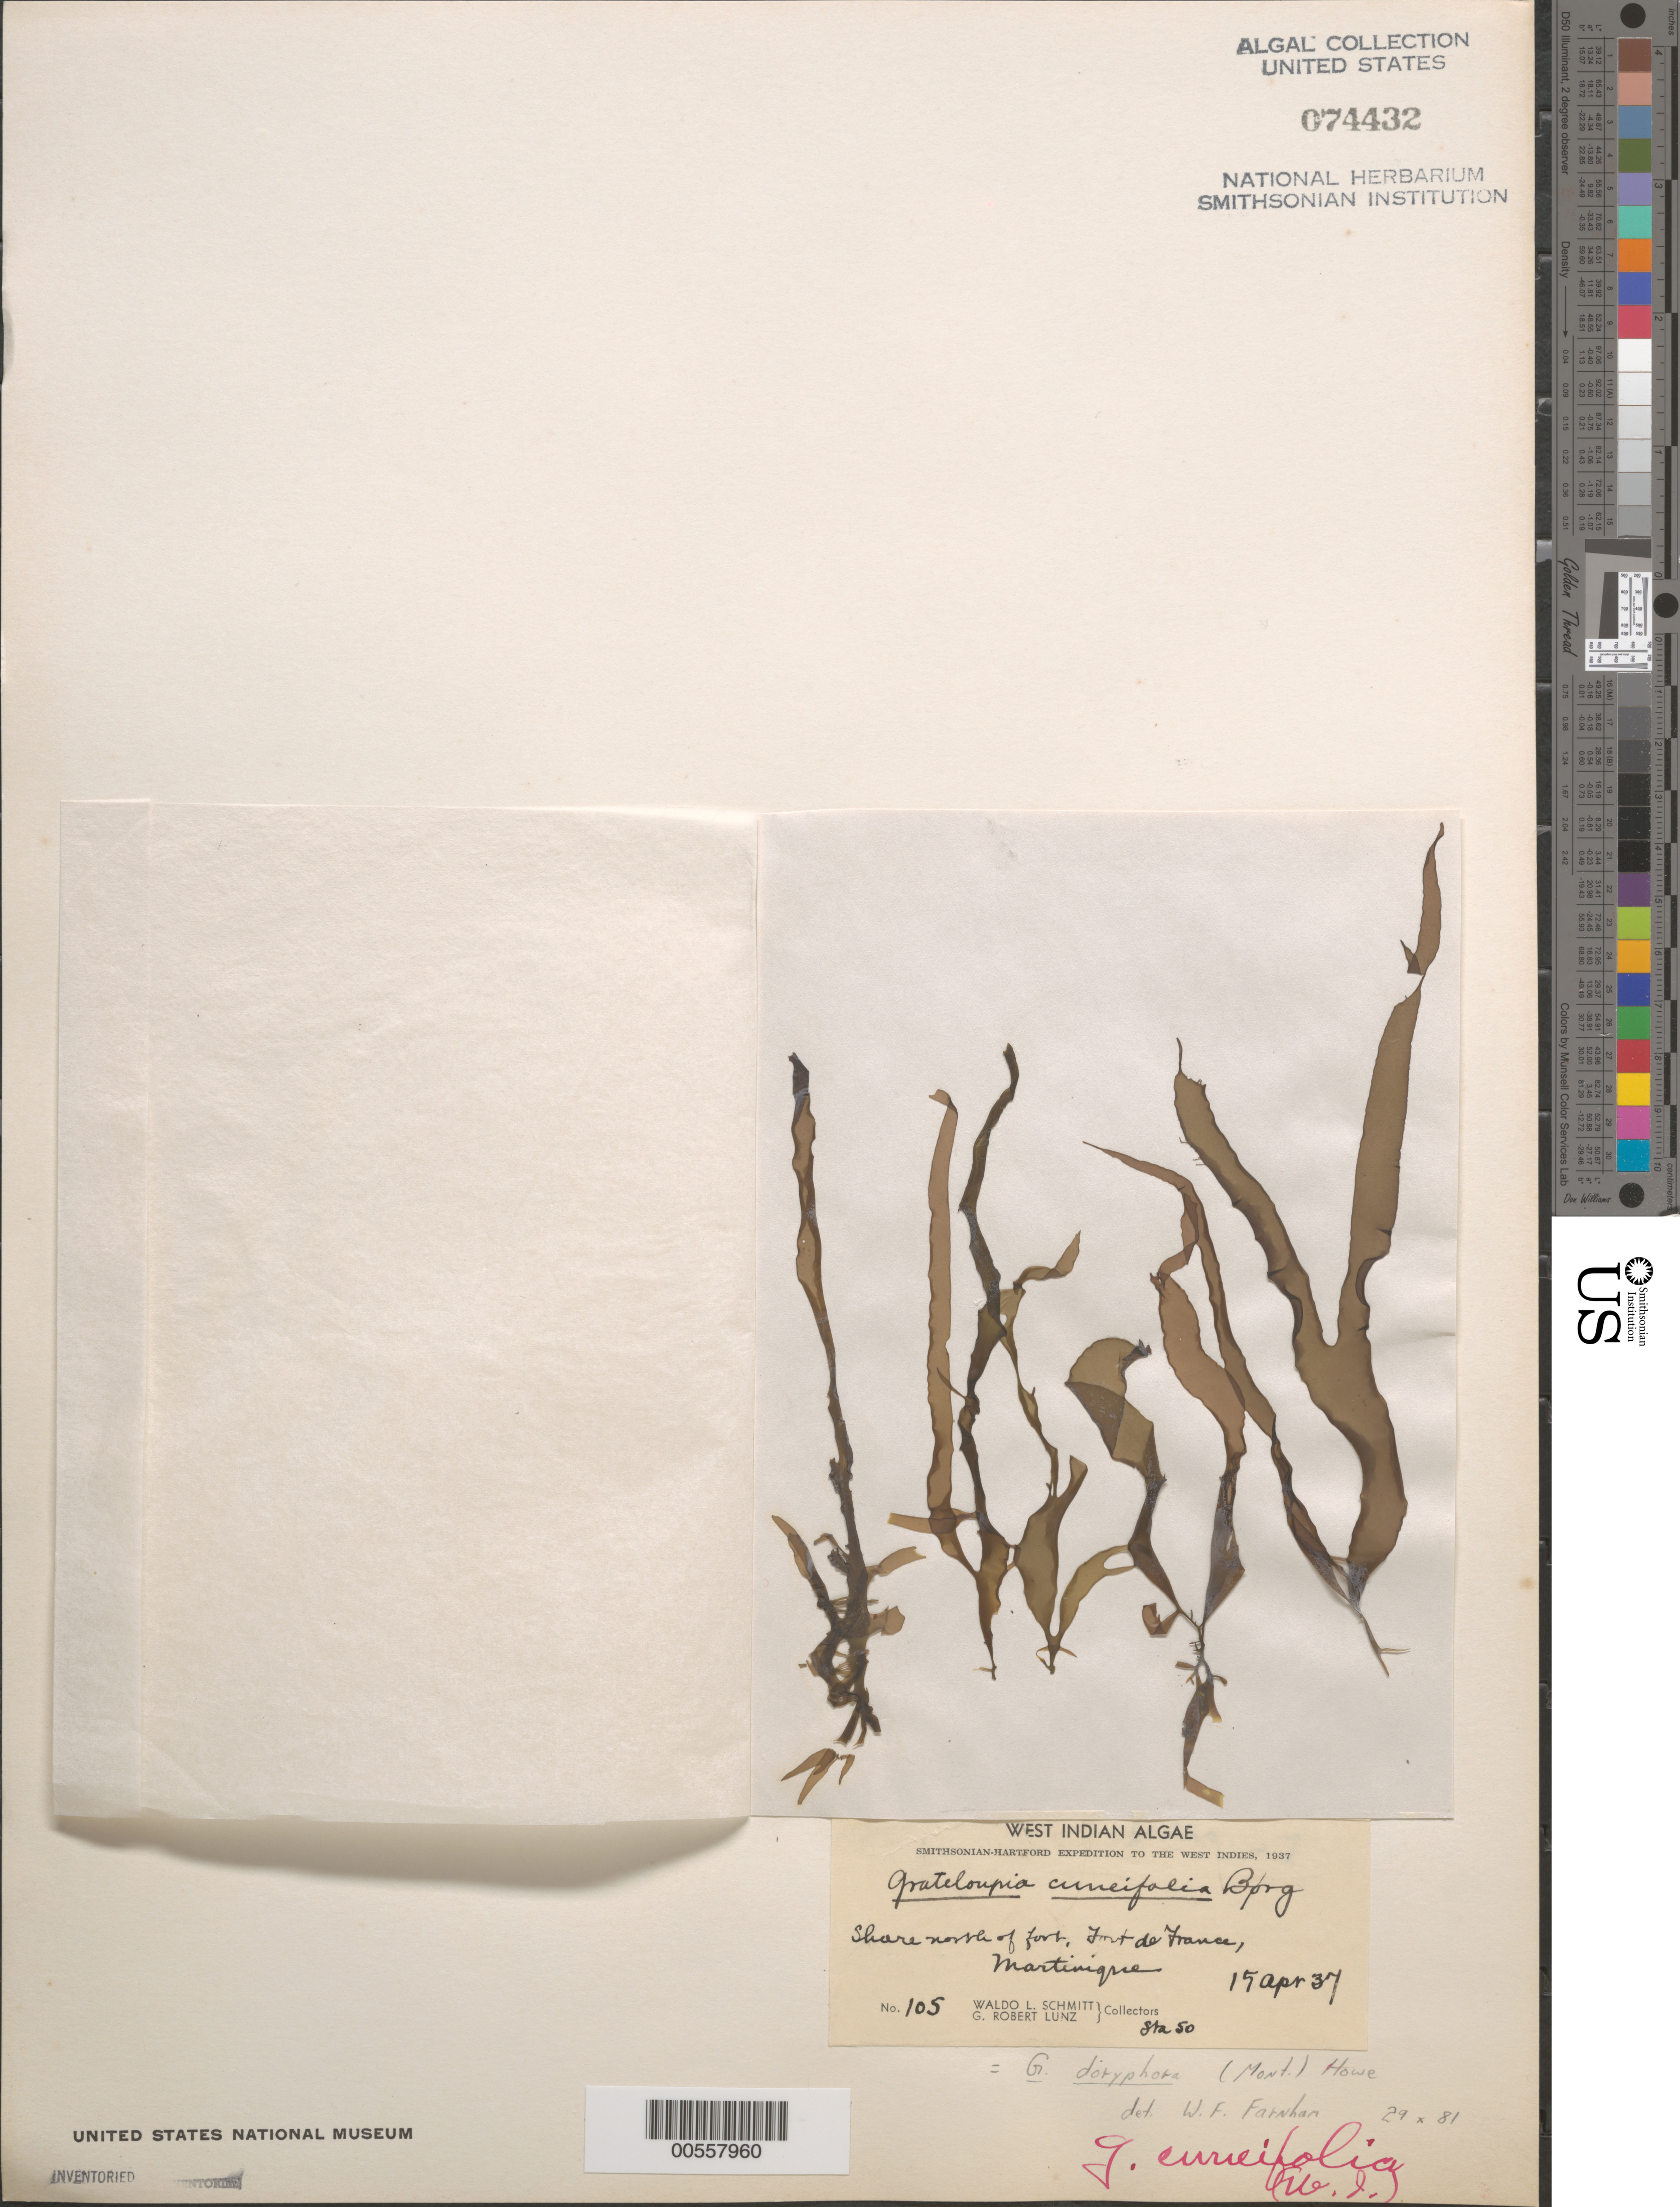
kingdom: Plantae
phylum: Rhodophyta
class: Florideophyceae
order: Halymeniales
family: Halymeniaceae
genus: Grateloupia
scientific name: Grateloupia doryphora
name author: (Mont.) Howe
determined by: Farnham, W. F.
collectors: W. L. Schmitt & G. Lunz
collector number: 105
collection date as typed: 15 Apr 1937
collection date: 1937-04-15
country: Martinique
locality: Fort-de-France, north of fort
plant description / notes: Smithsonian-Hartford Expedition to the West Indies, 1937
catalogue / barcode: US 74432